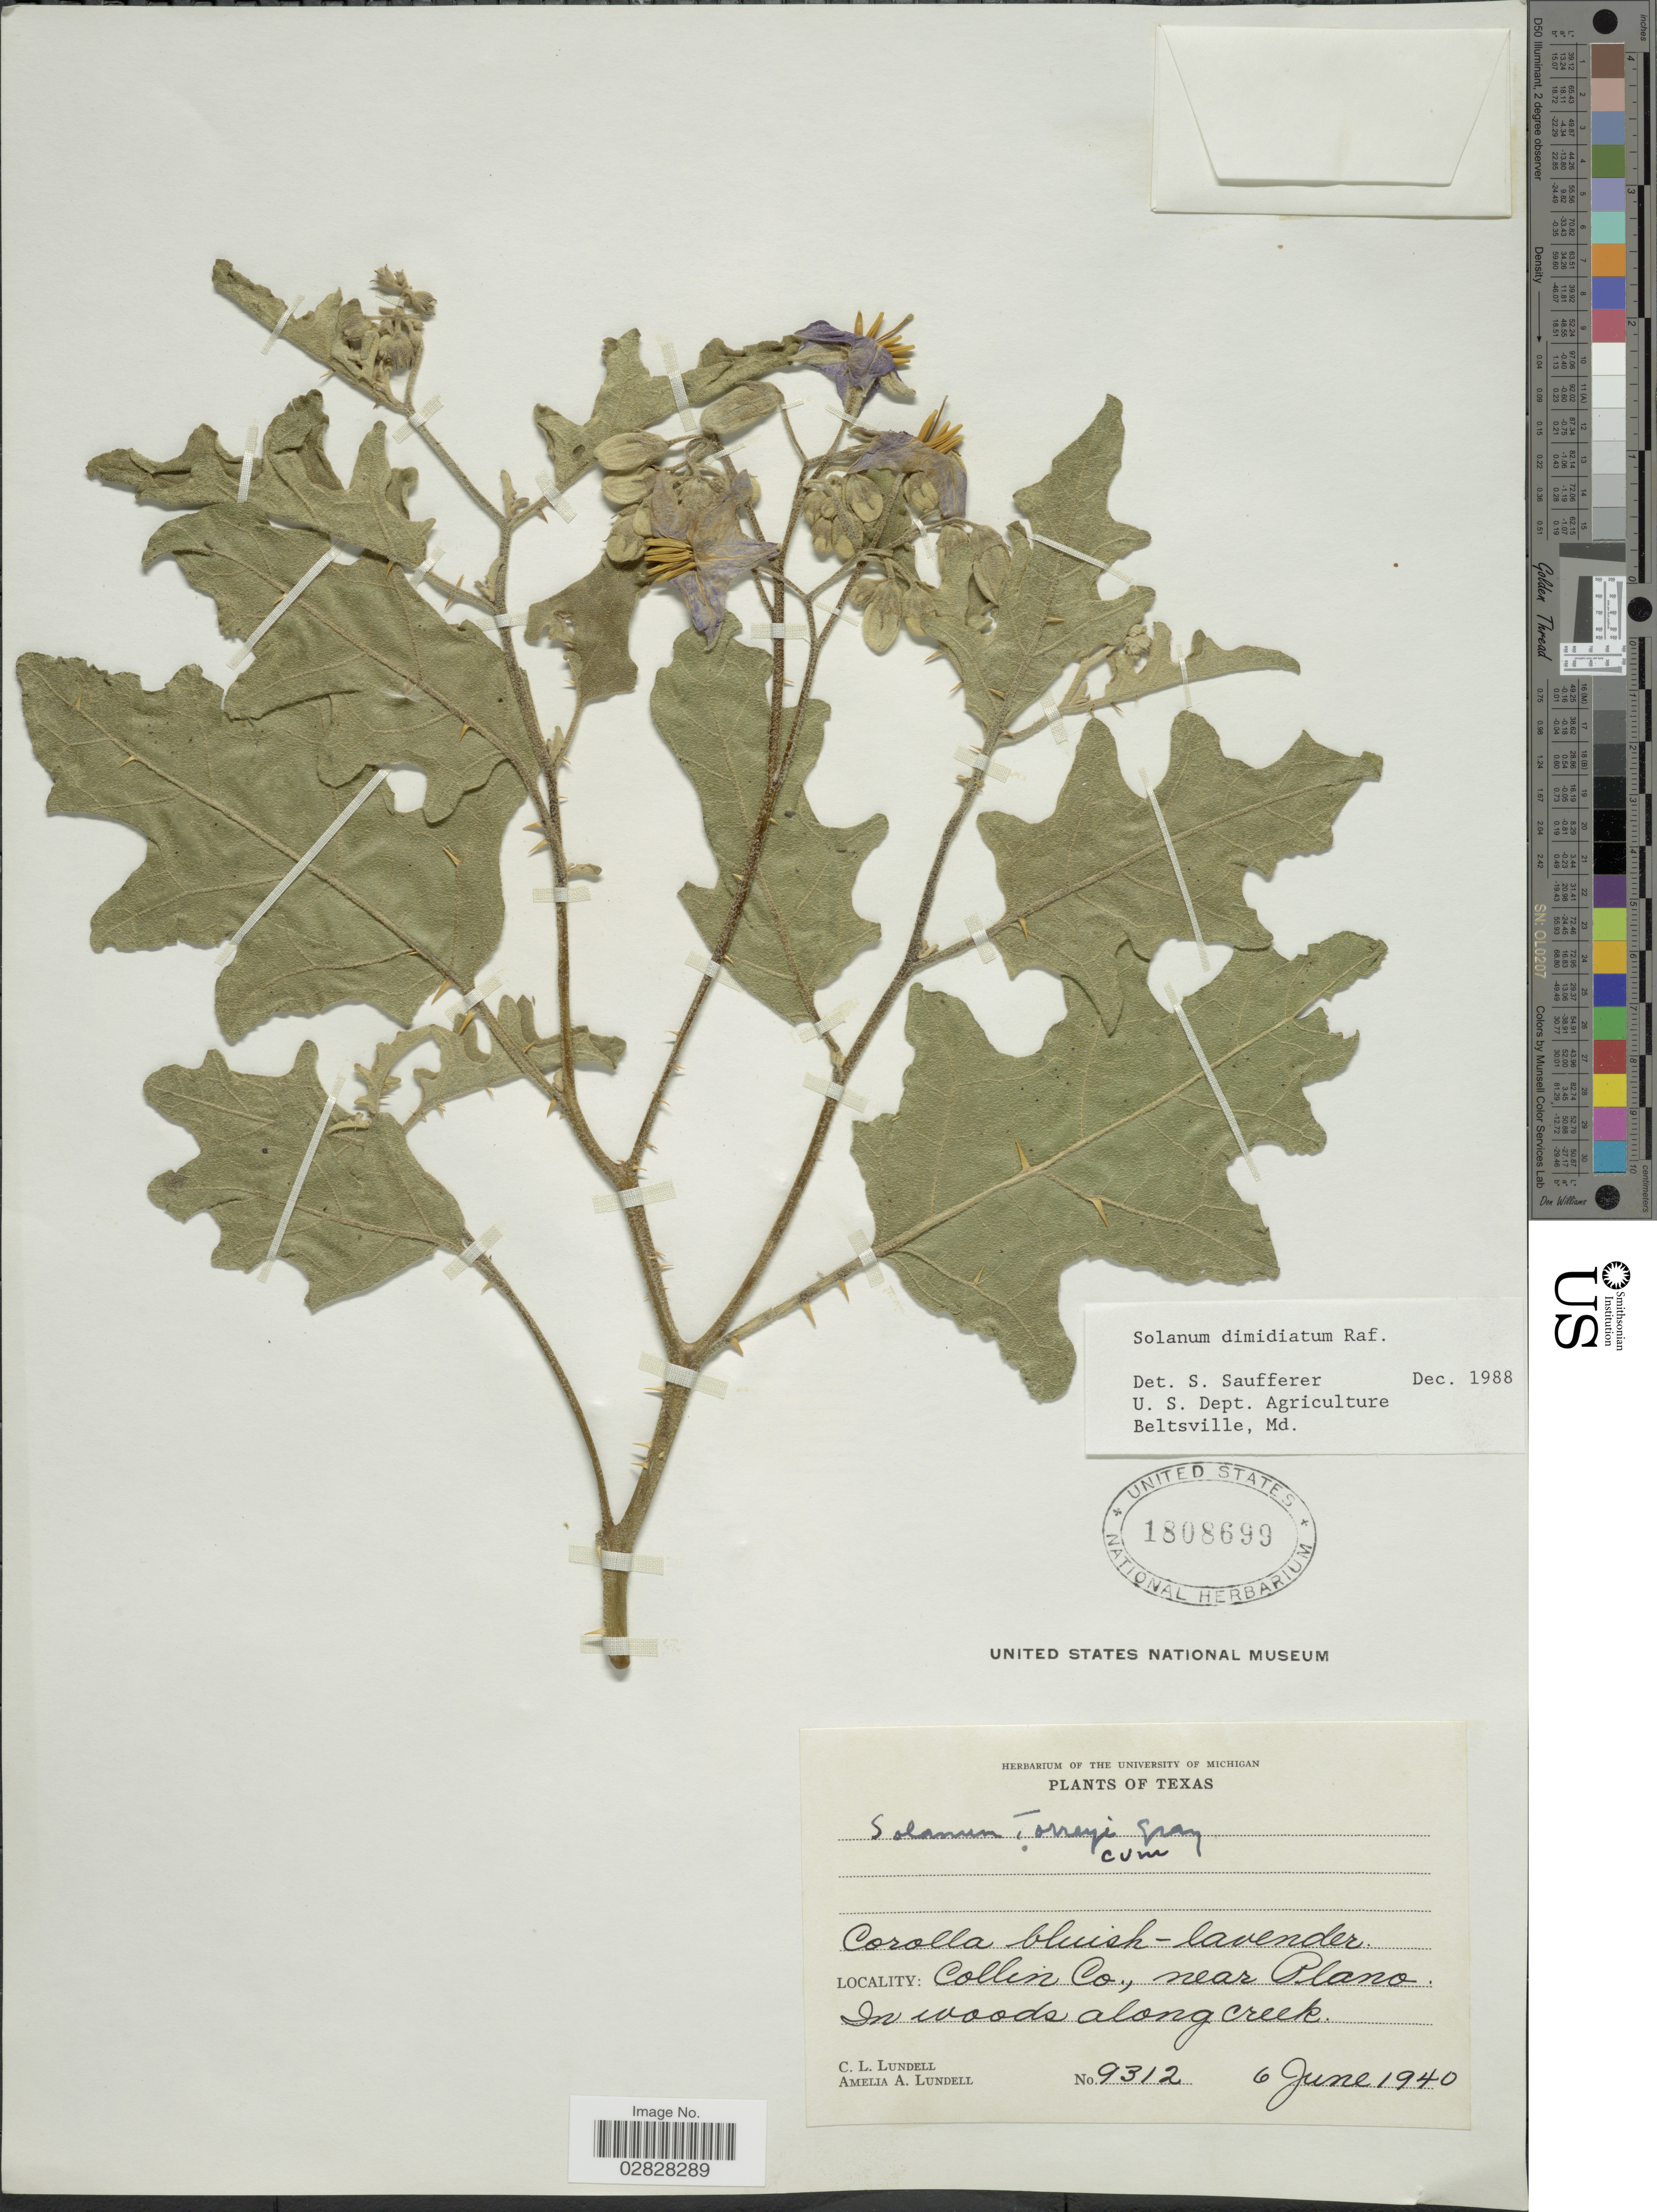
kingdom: Plantae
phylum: Tracheophyta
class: Magnoliopsida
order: Solanales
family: Solanaceae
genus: Solanum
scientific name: Solanum dimidiatum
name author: Raf.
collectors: C. L. Lundell & A. A. Lundell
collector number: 9312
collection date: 1940-06-06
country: United States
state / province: Texas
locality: Collin Co., near Plano. In woods along creek.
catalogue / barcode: US 1808699